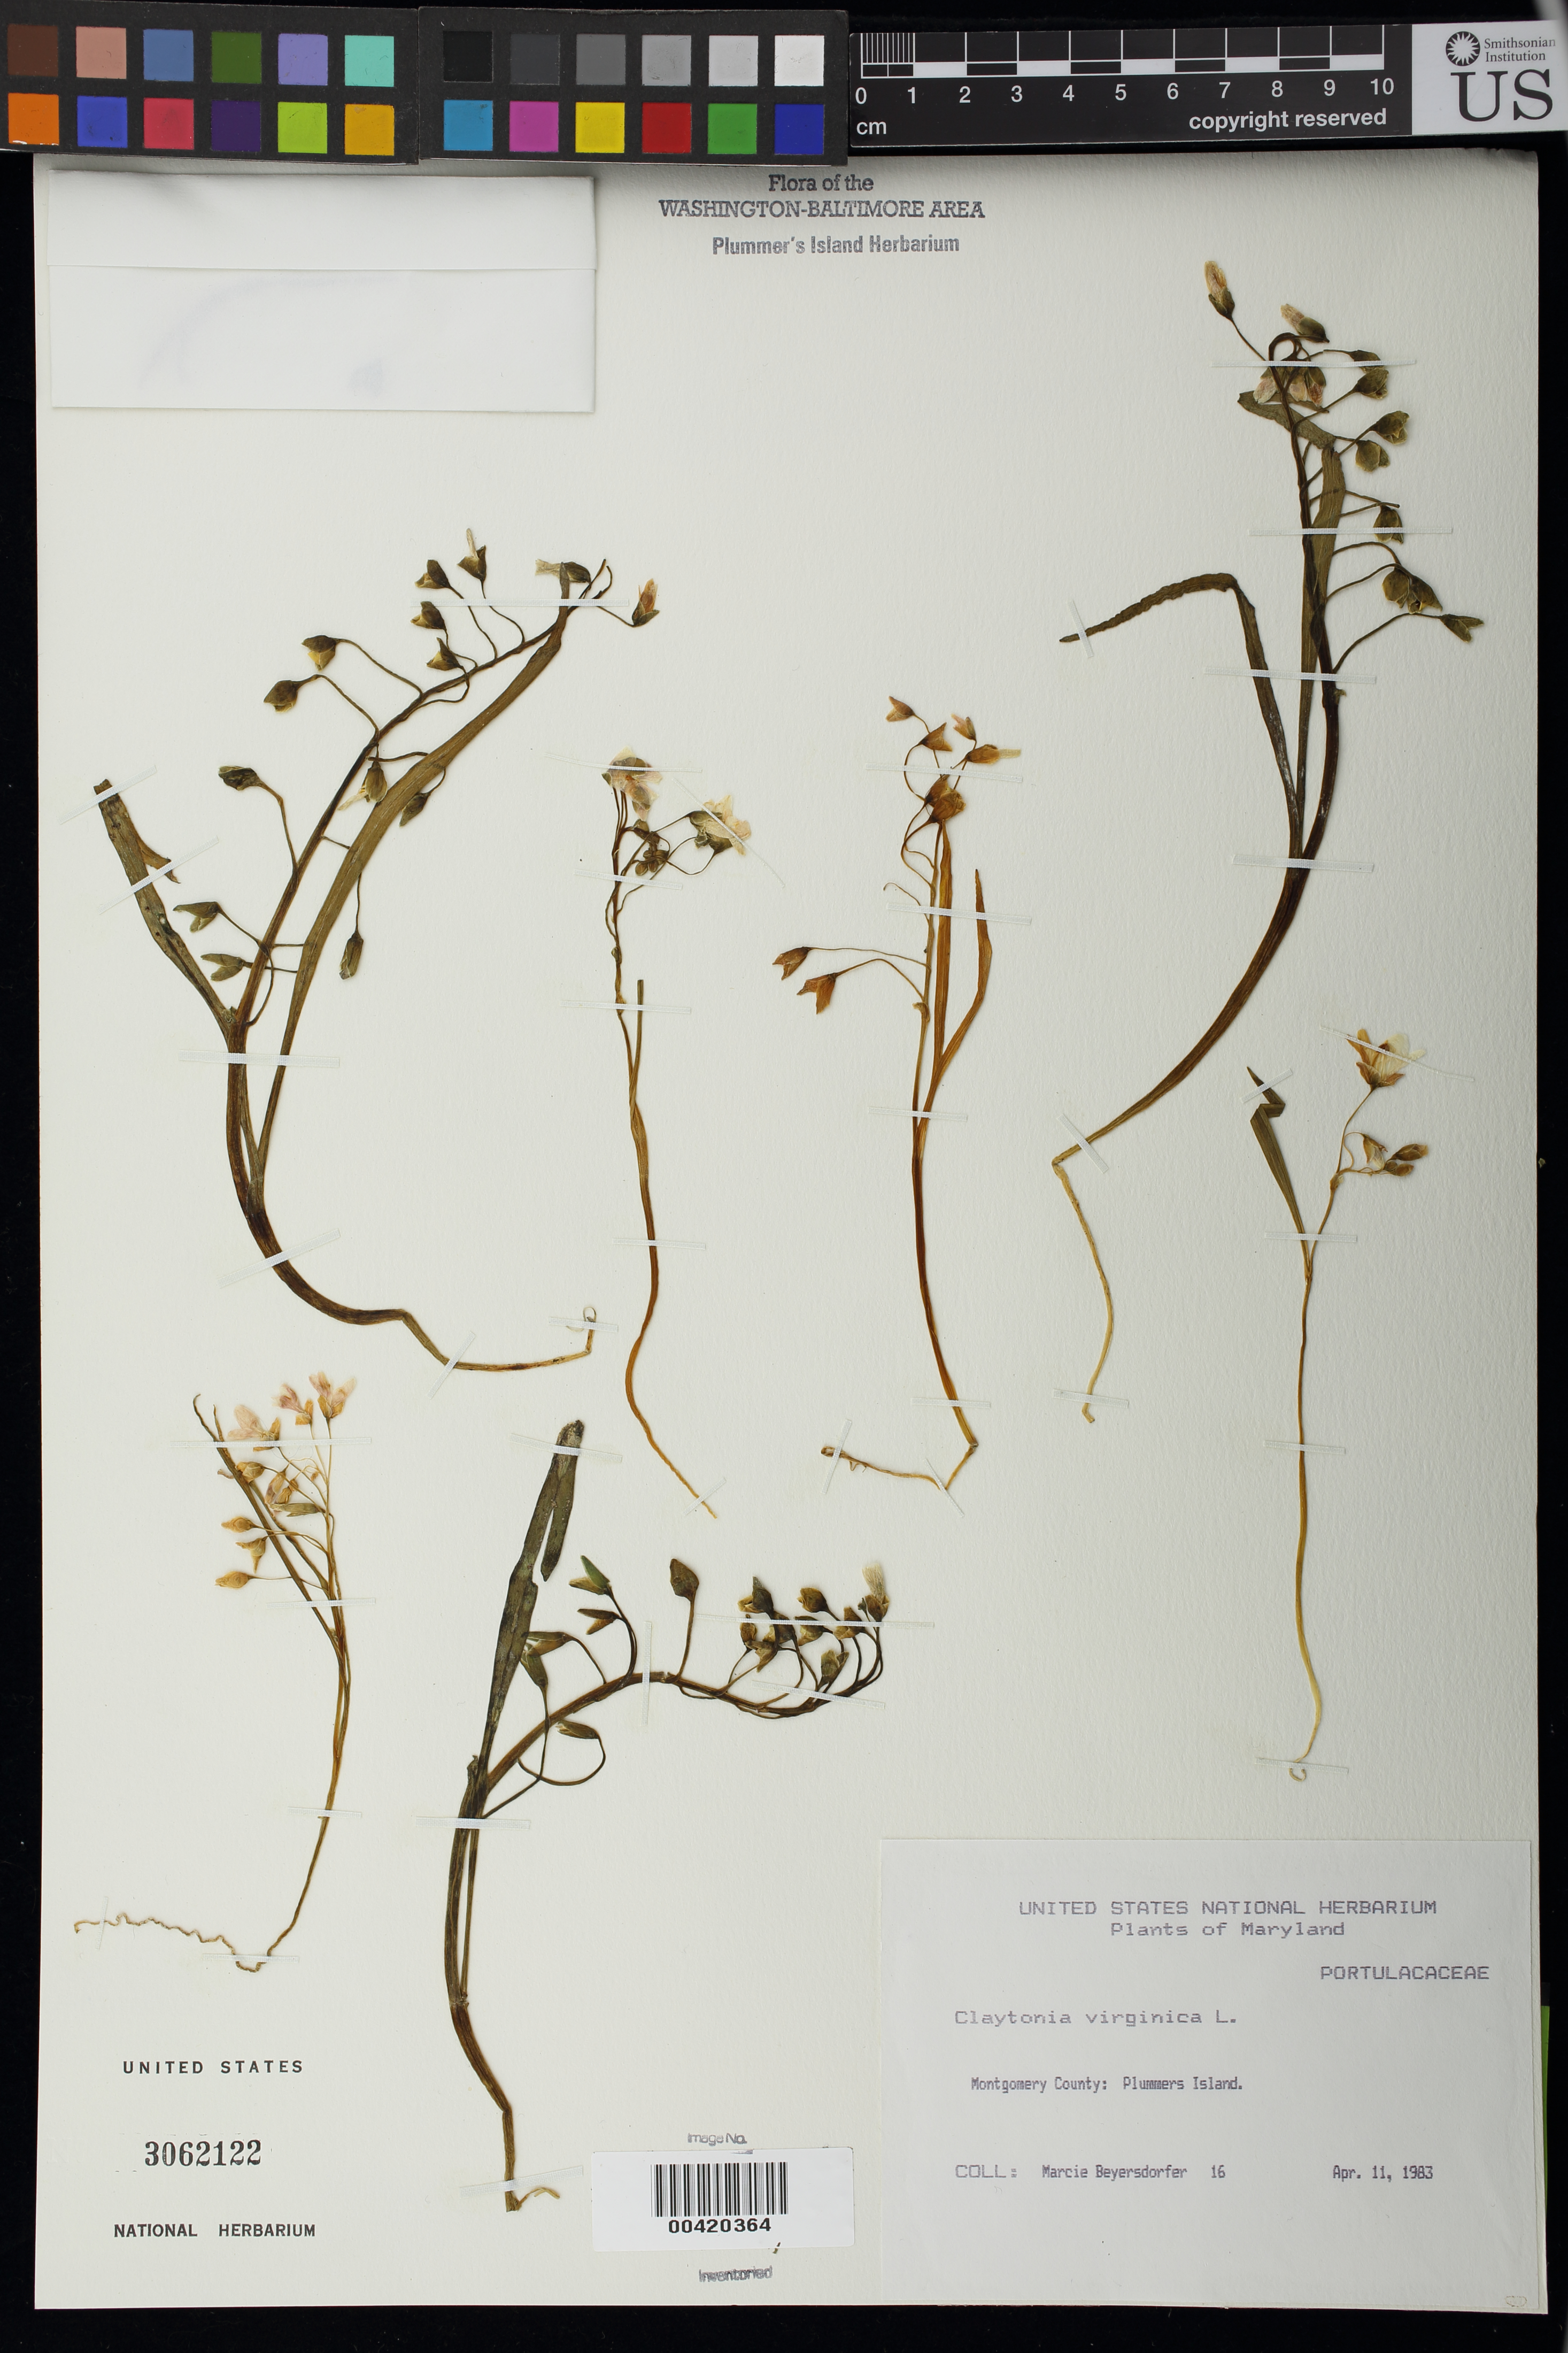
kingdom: Plantae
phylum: Tracheophyta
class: Magnoliopsida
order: Caryophyllales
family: Montiaceae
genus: Claytonia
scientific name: Claytonia virginica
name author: L.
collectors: M. Beyersdorfer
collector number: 16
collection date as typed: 11 Apr 1983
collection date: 1983-04-11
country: United States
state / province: Maryland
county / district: Montgomery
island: Plummers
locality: Plummer's Island C. & O. Canal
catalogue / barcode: US 3062122